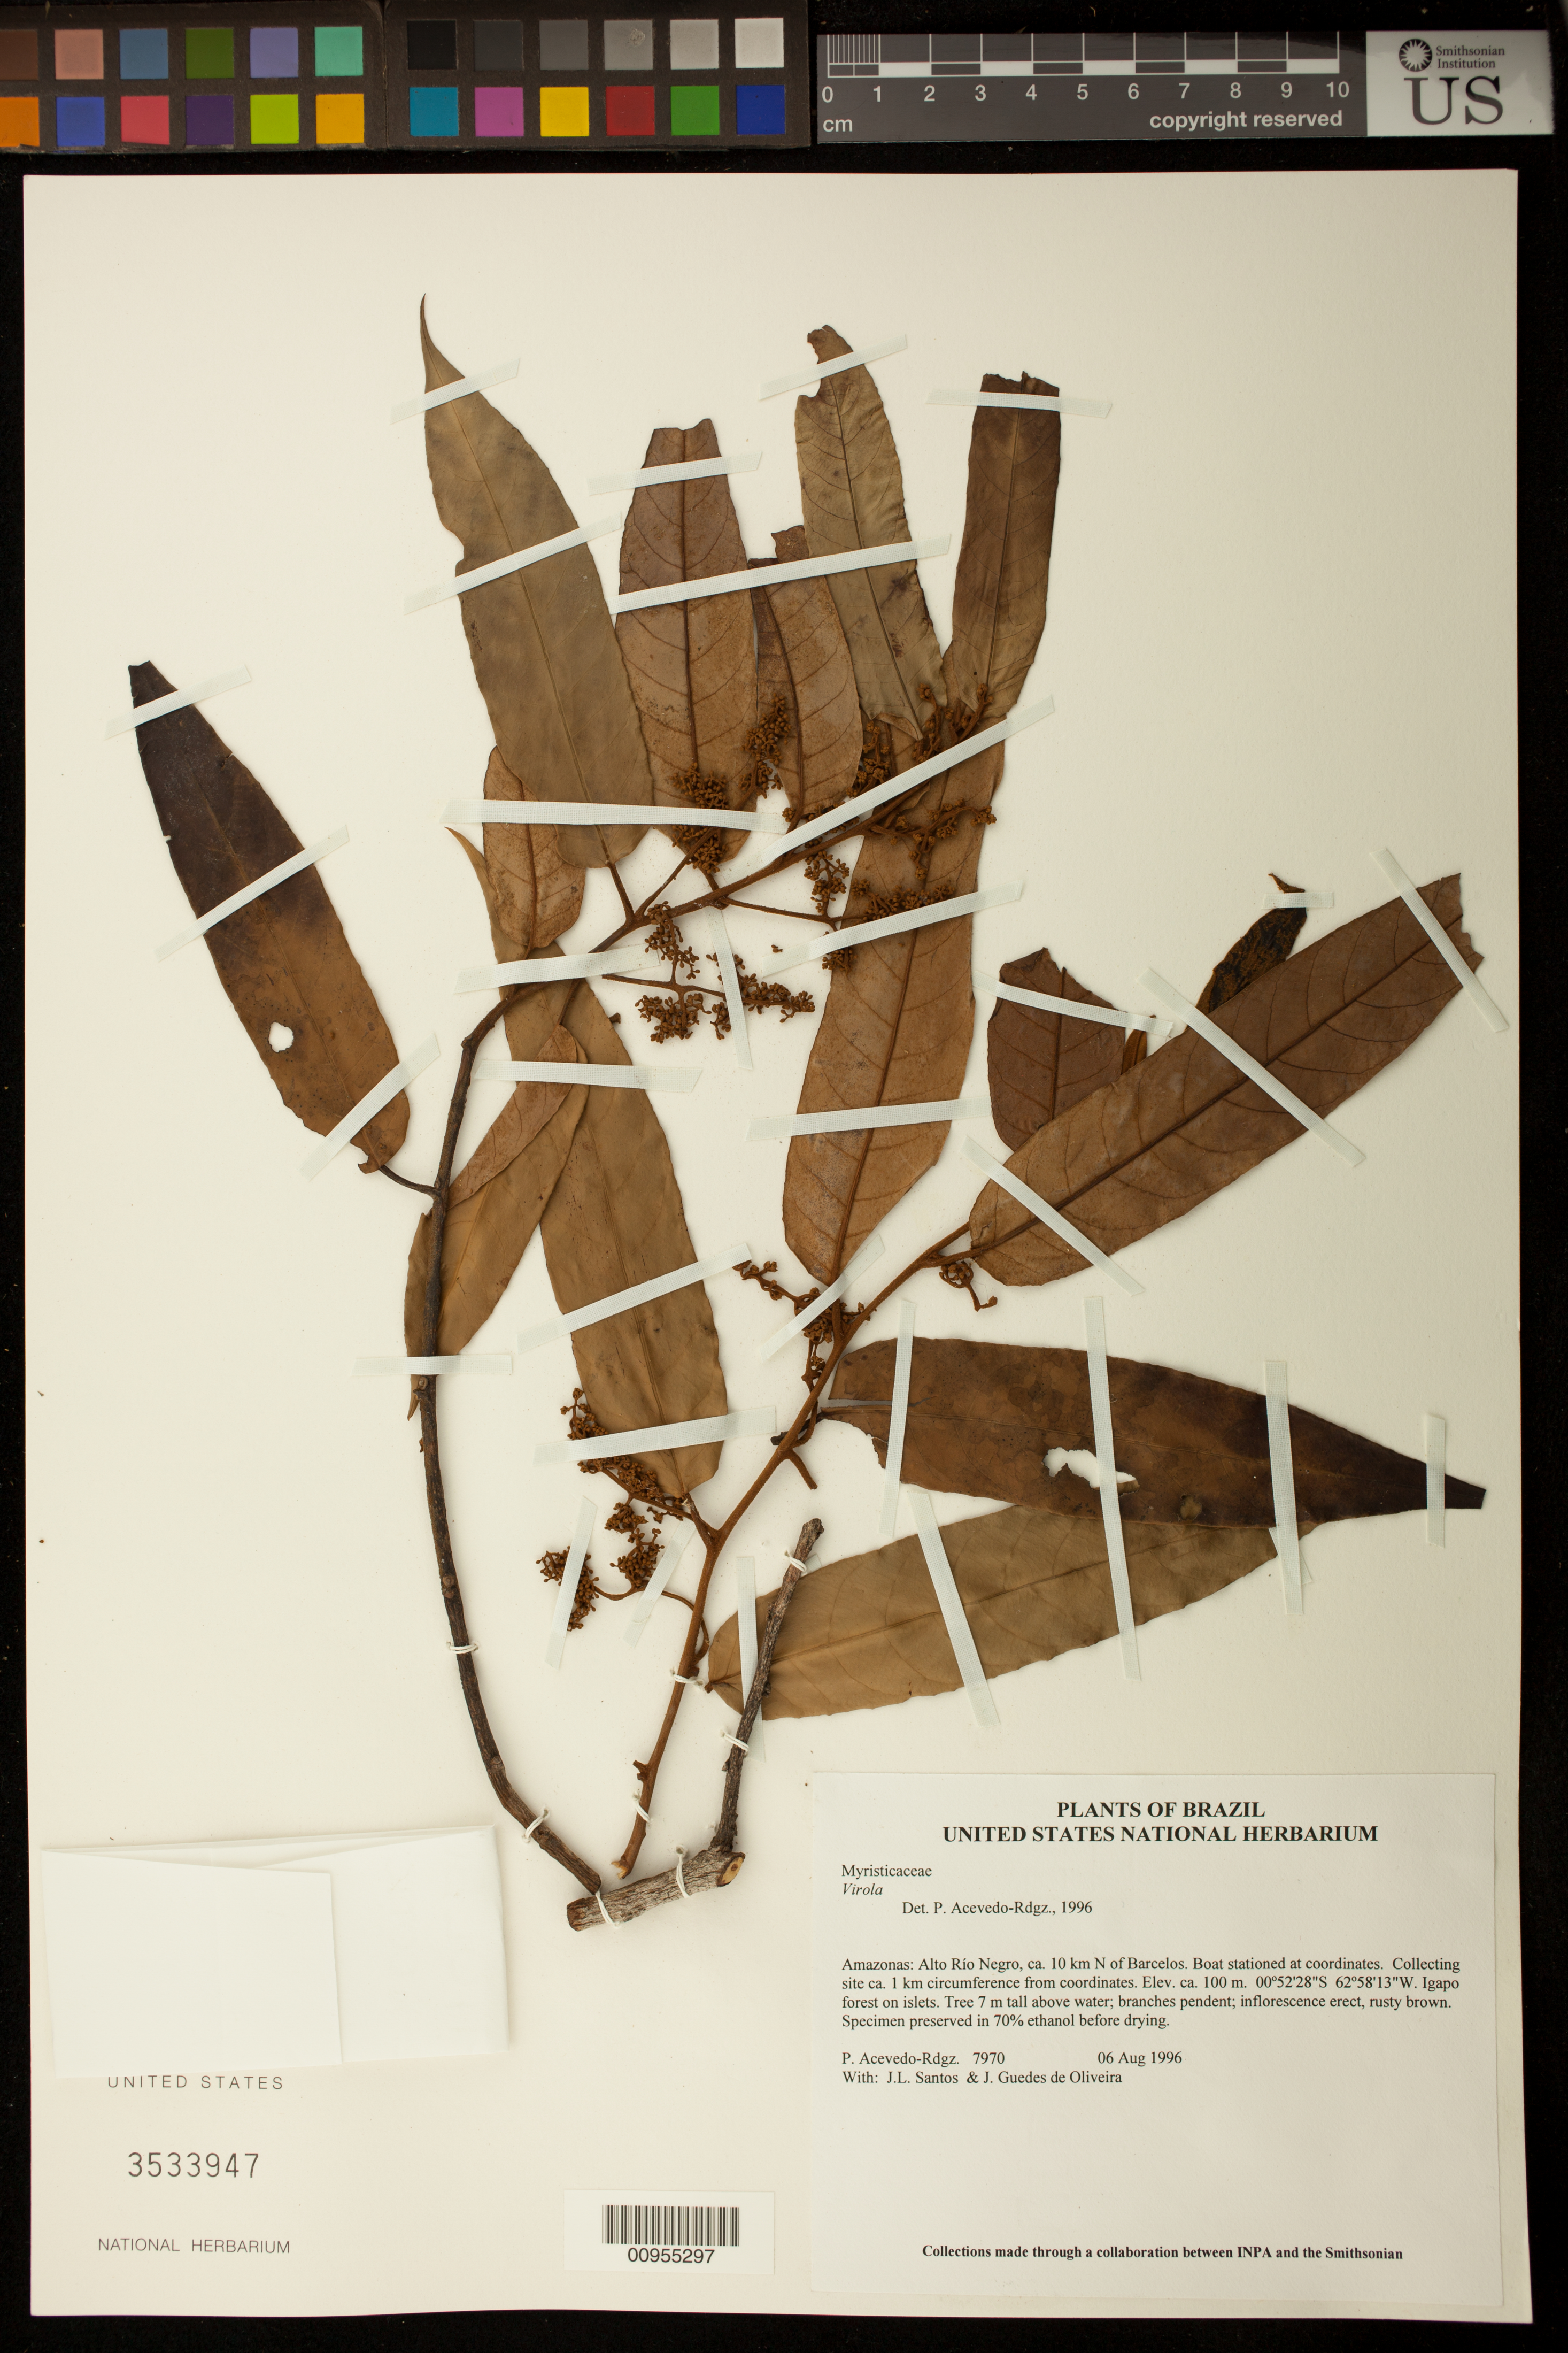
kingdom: Plantae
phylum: Tracheophyta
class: Magnoliopsida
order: Magnoliales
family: Myristicaceae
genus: Virola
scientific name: Virola sp.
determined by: Acevedo-Rodríguez, P., (BOT), Smithsonian Institution - National Museum of Natural History (UNITED STATES)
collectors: P. Acevedo-Rodr., J. L. Santos & J. Guedes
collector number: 7970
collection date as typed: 06 Aug 1996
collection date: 1996-08-06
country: Brazil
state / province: Amazonas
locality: Amazonas: Alto Río Negro, ca. 10 km N of Barcelos. Boat stationed at coordinates. Collecting site ca. 1 km circumference from coordinates.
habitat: Igapo forest on islets.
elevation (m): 100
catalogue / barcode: US 3533947